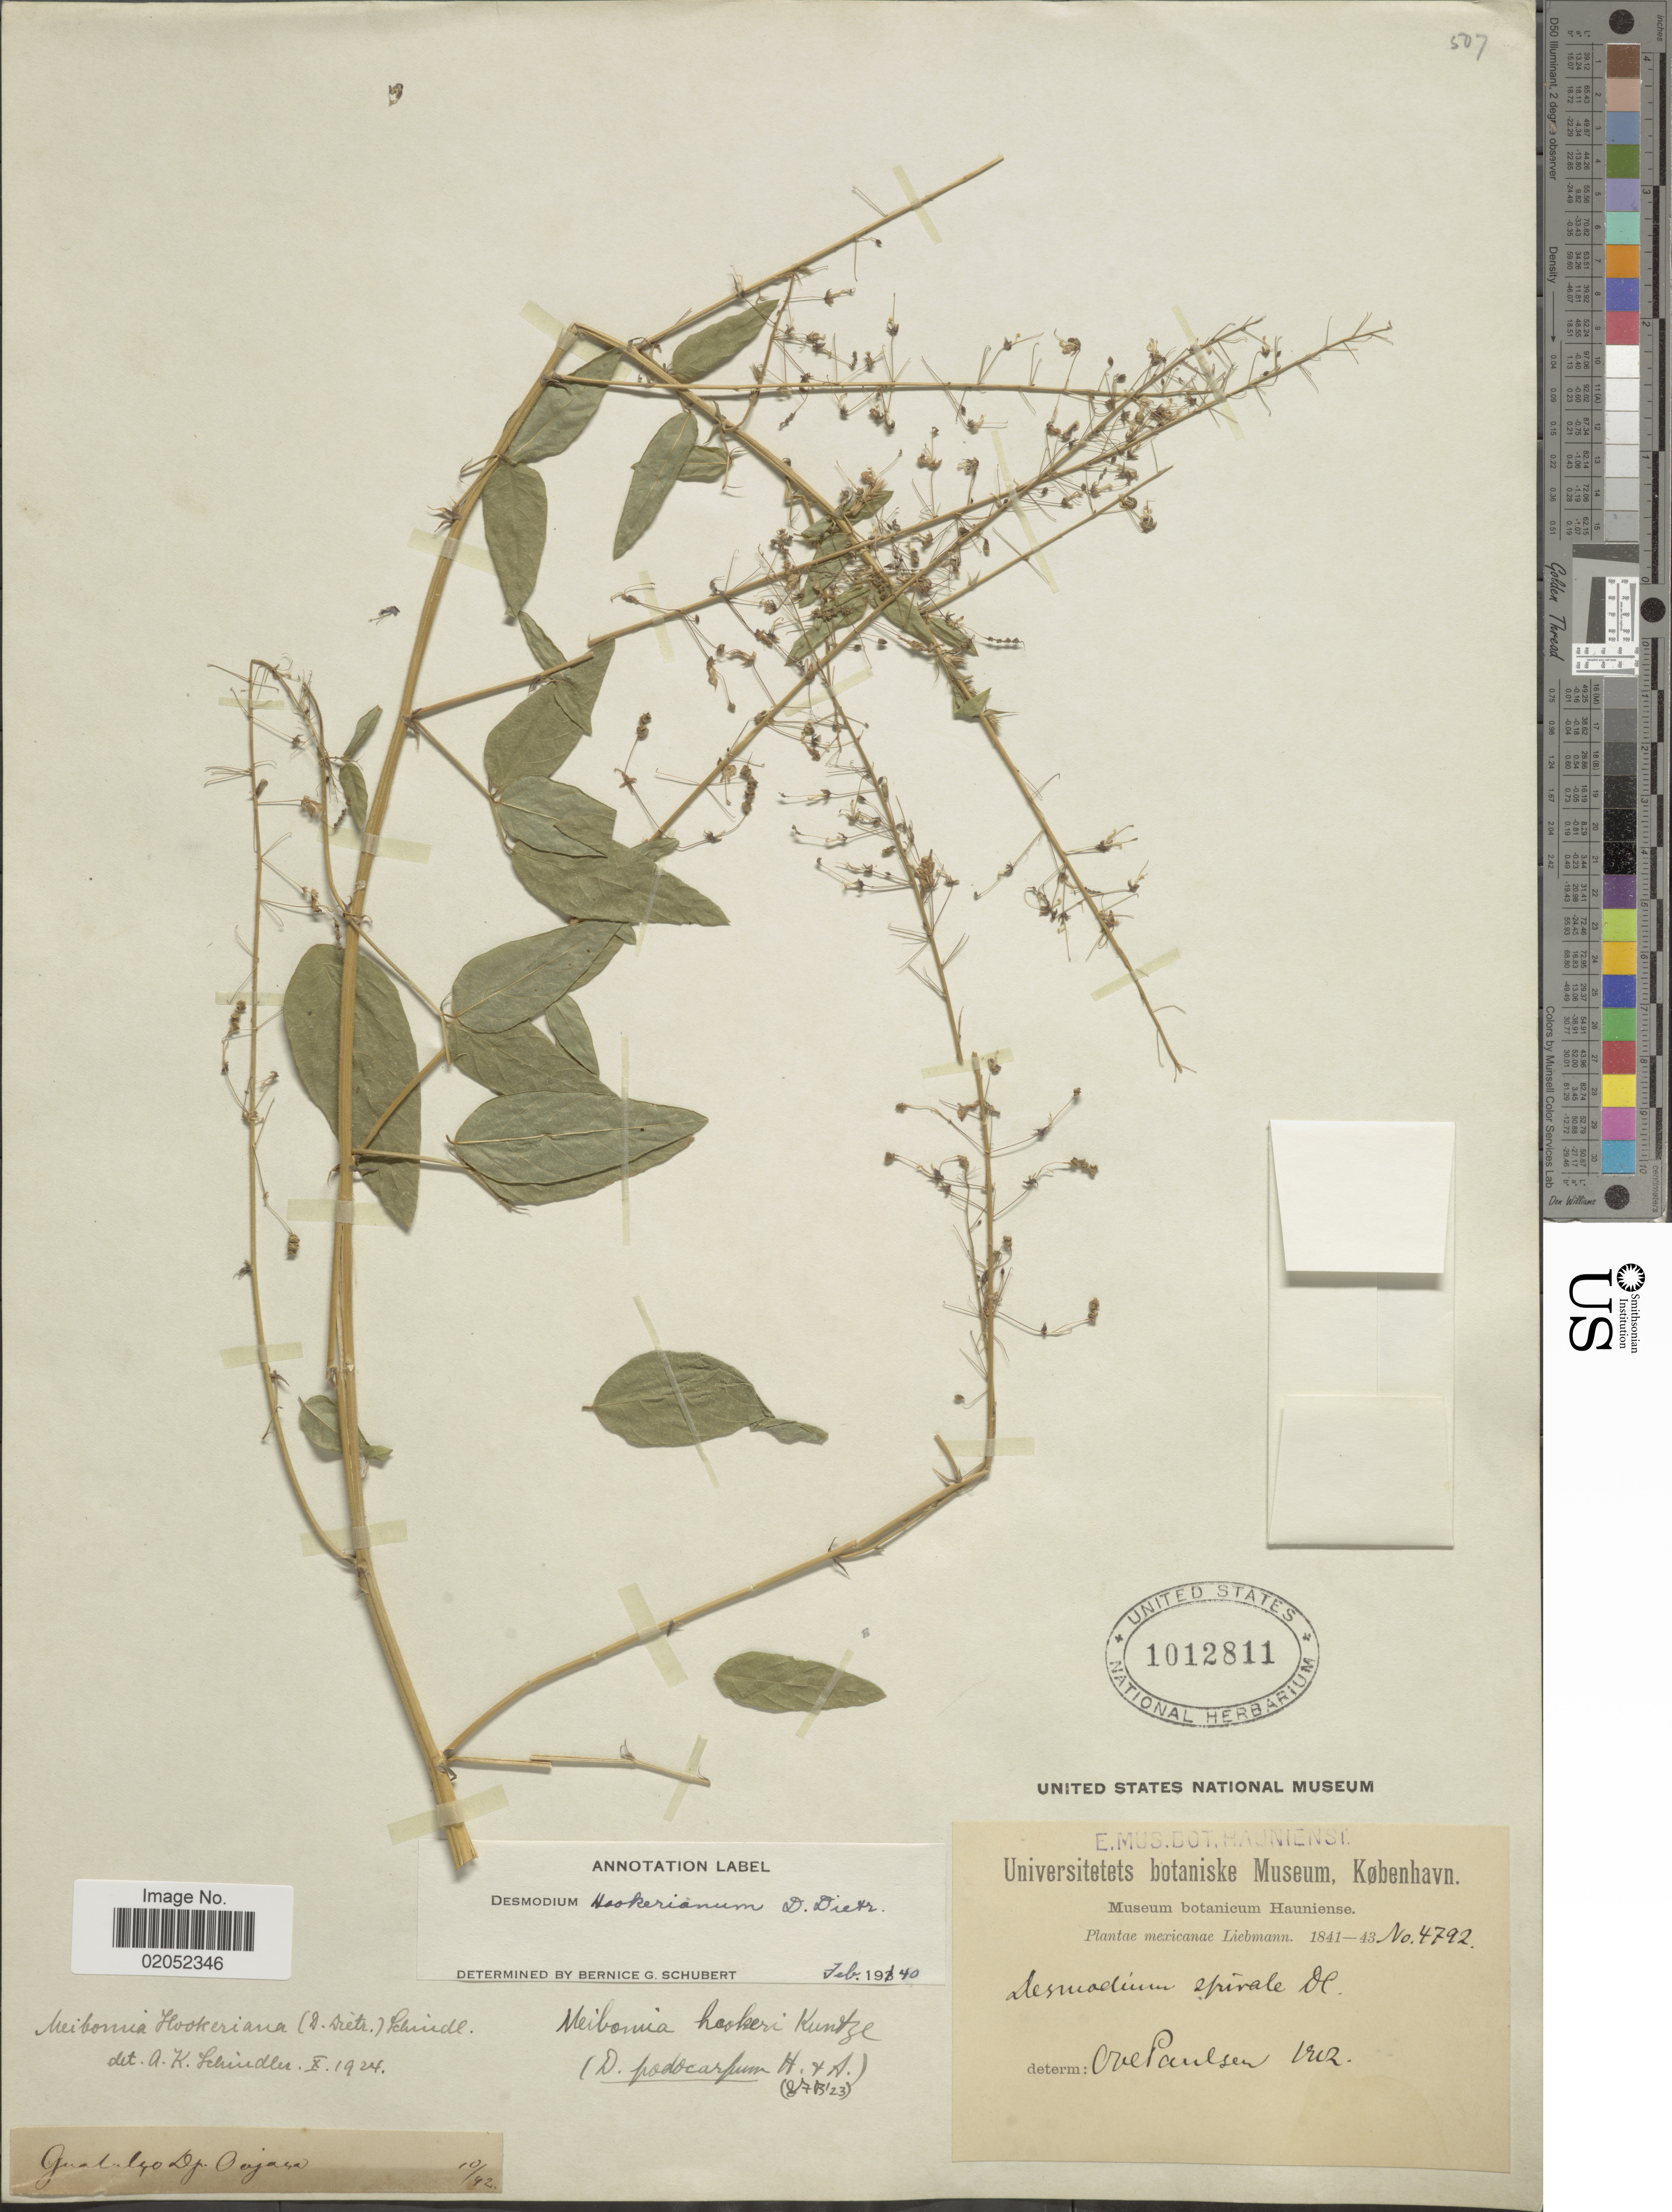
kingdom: Plantae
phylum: Tracheophyta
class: Magnoliopsida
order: Fabales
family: Fabaceae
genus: Desmodium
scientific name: Desmodium hookerianum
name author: D. Dietr.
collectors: Liebmann, --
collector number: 4792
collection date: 1841/1843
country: Mexico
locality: Mexicanae.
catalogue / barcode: US 1012811